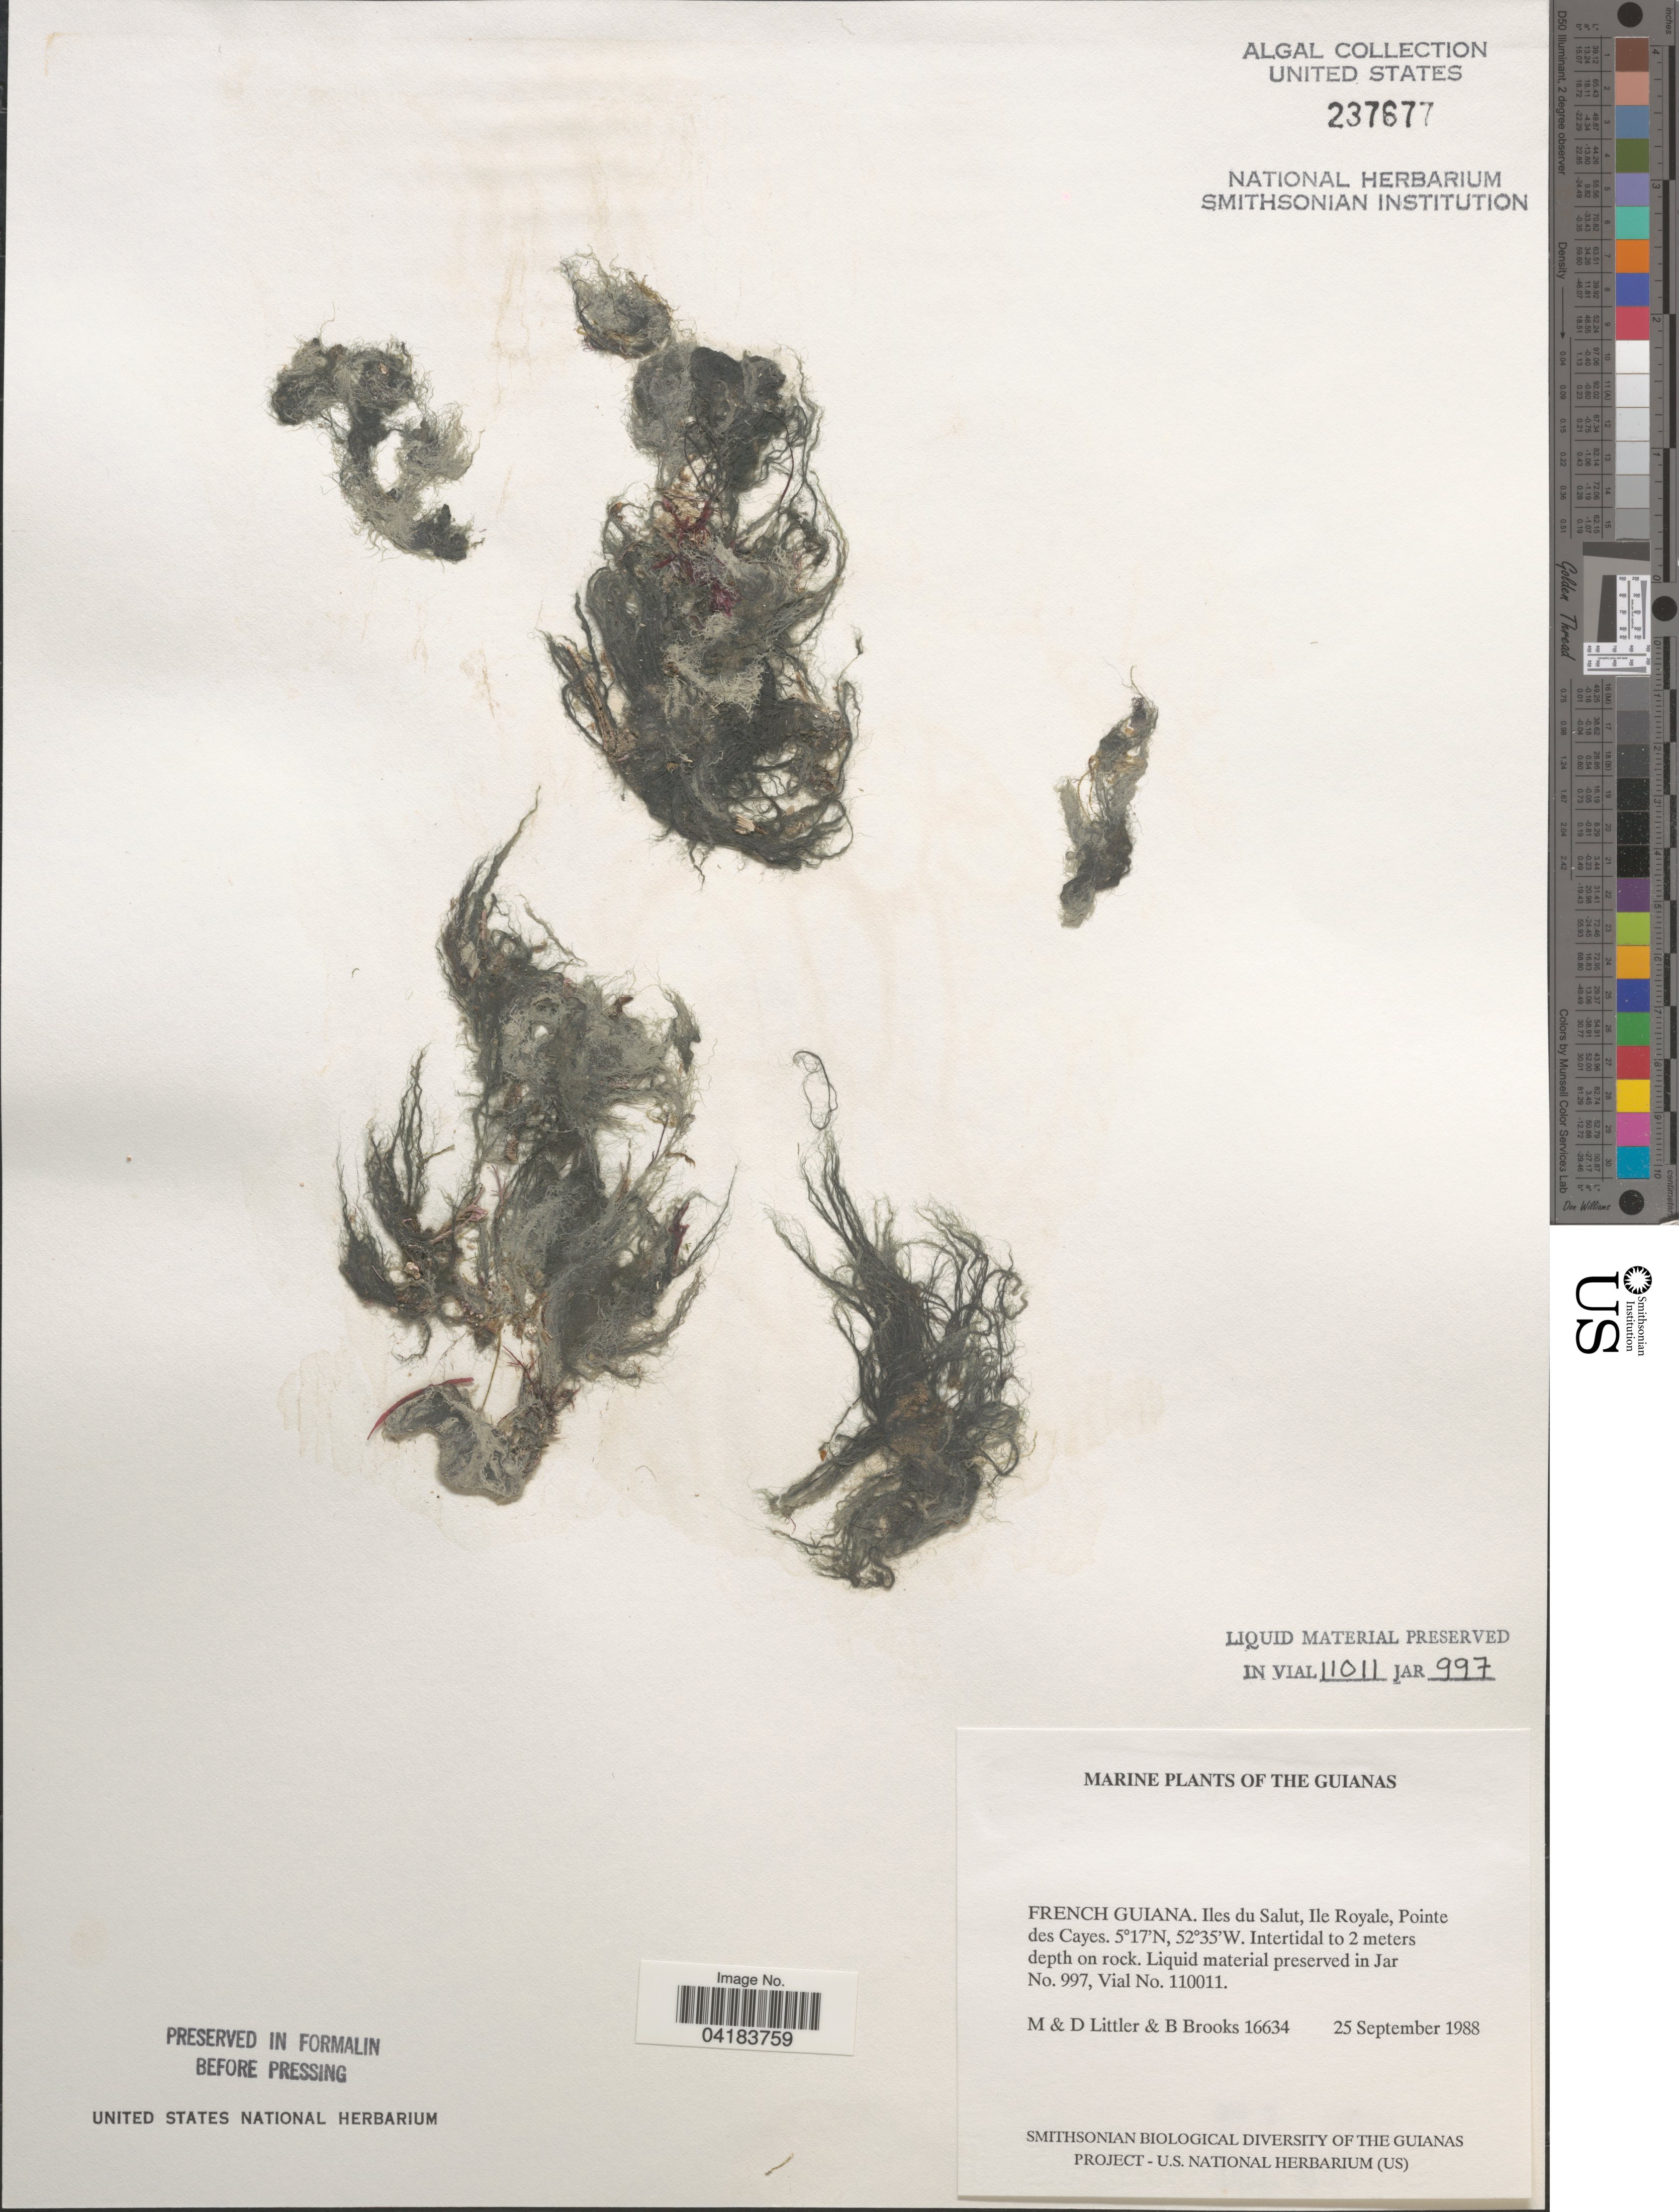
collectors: M. Littler, D. S. Littler & B. Brooks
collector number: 16634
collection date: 1988-09-25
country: French Guiana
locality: The Guianas. Iles du Salut, Ile Royale, Pointe des Cayes.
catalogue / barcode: US 237677